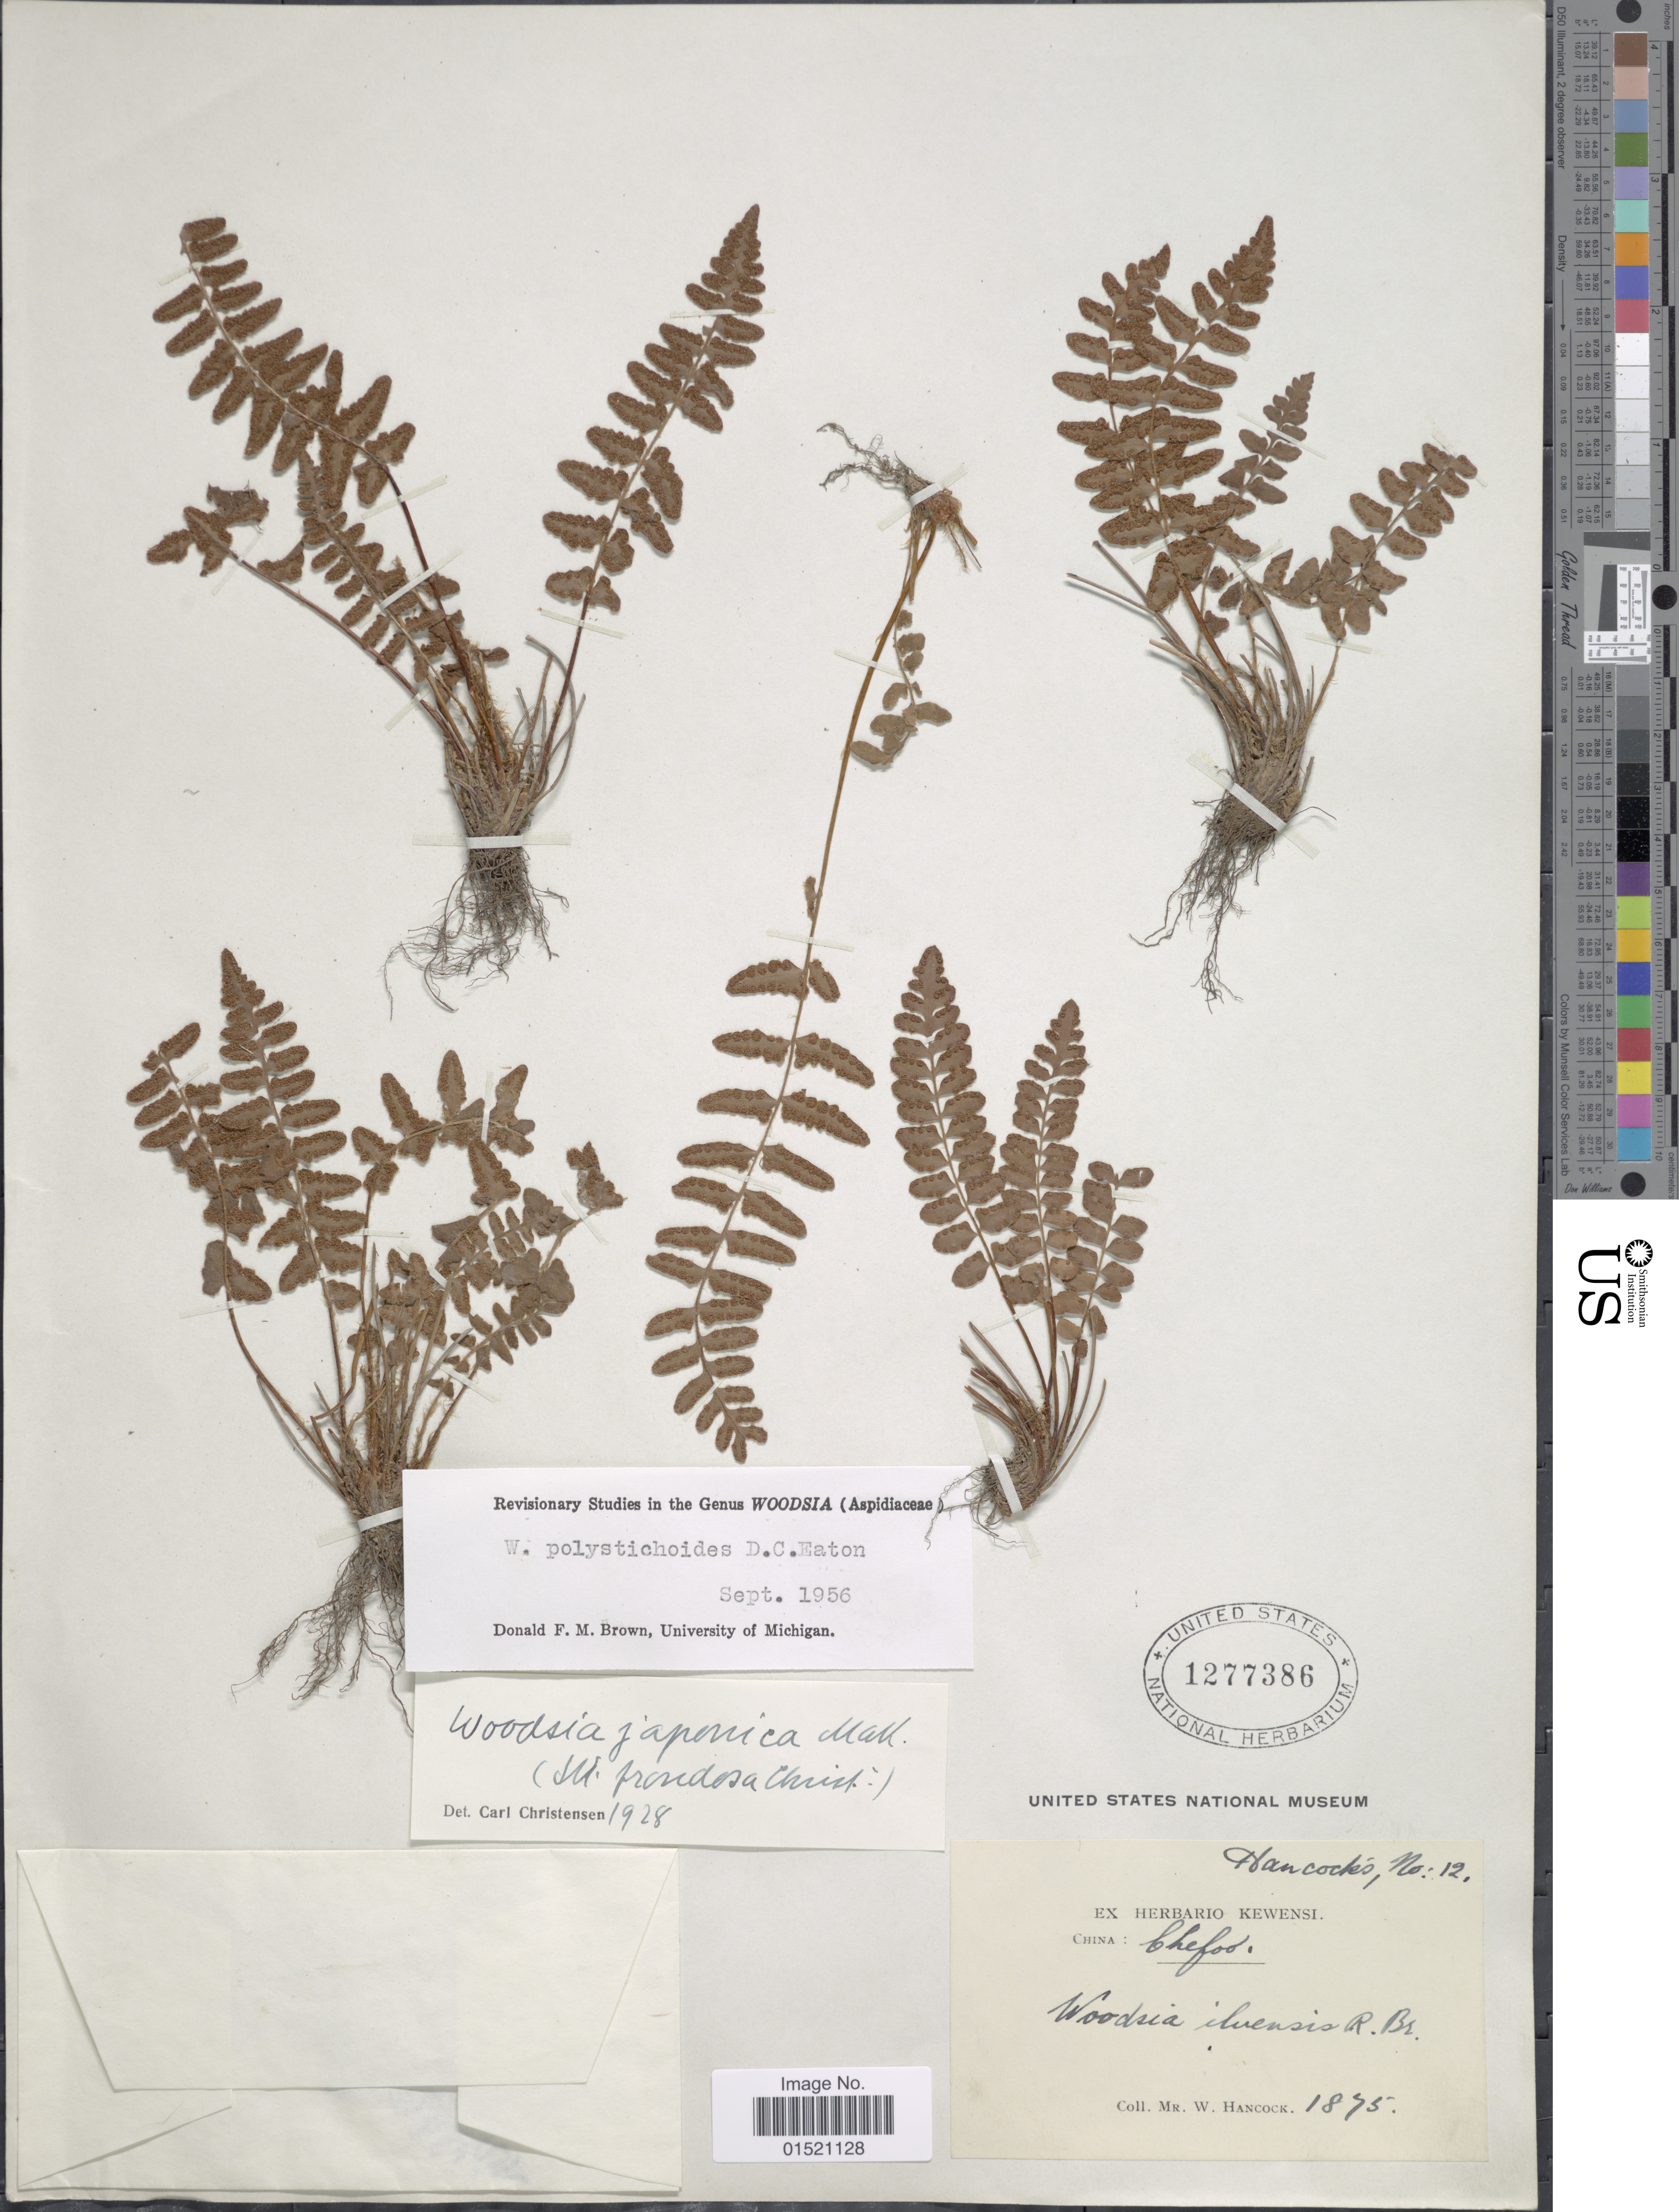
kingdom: Plantae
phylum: Tracheophyta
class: Polypodiopsida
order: Polypodiales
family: Woodsiaceae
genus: Woodsia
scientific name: Woodsia polystichoides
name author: D.C. Eaton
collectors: W. Hancock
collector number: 12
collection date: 1875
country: China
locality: Chefos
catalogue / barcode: US 1277386